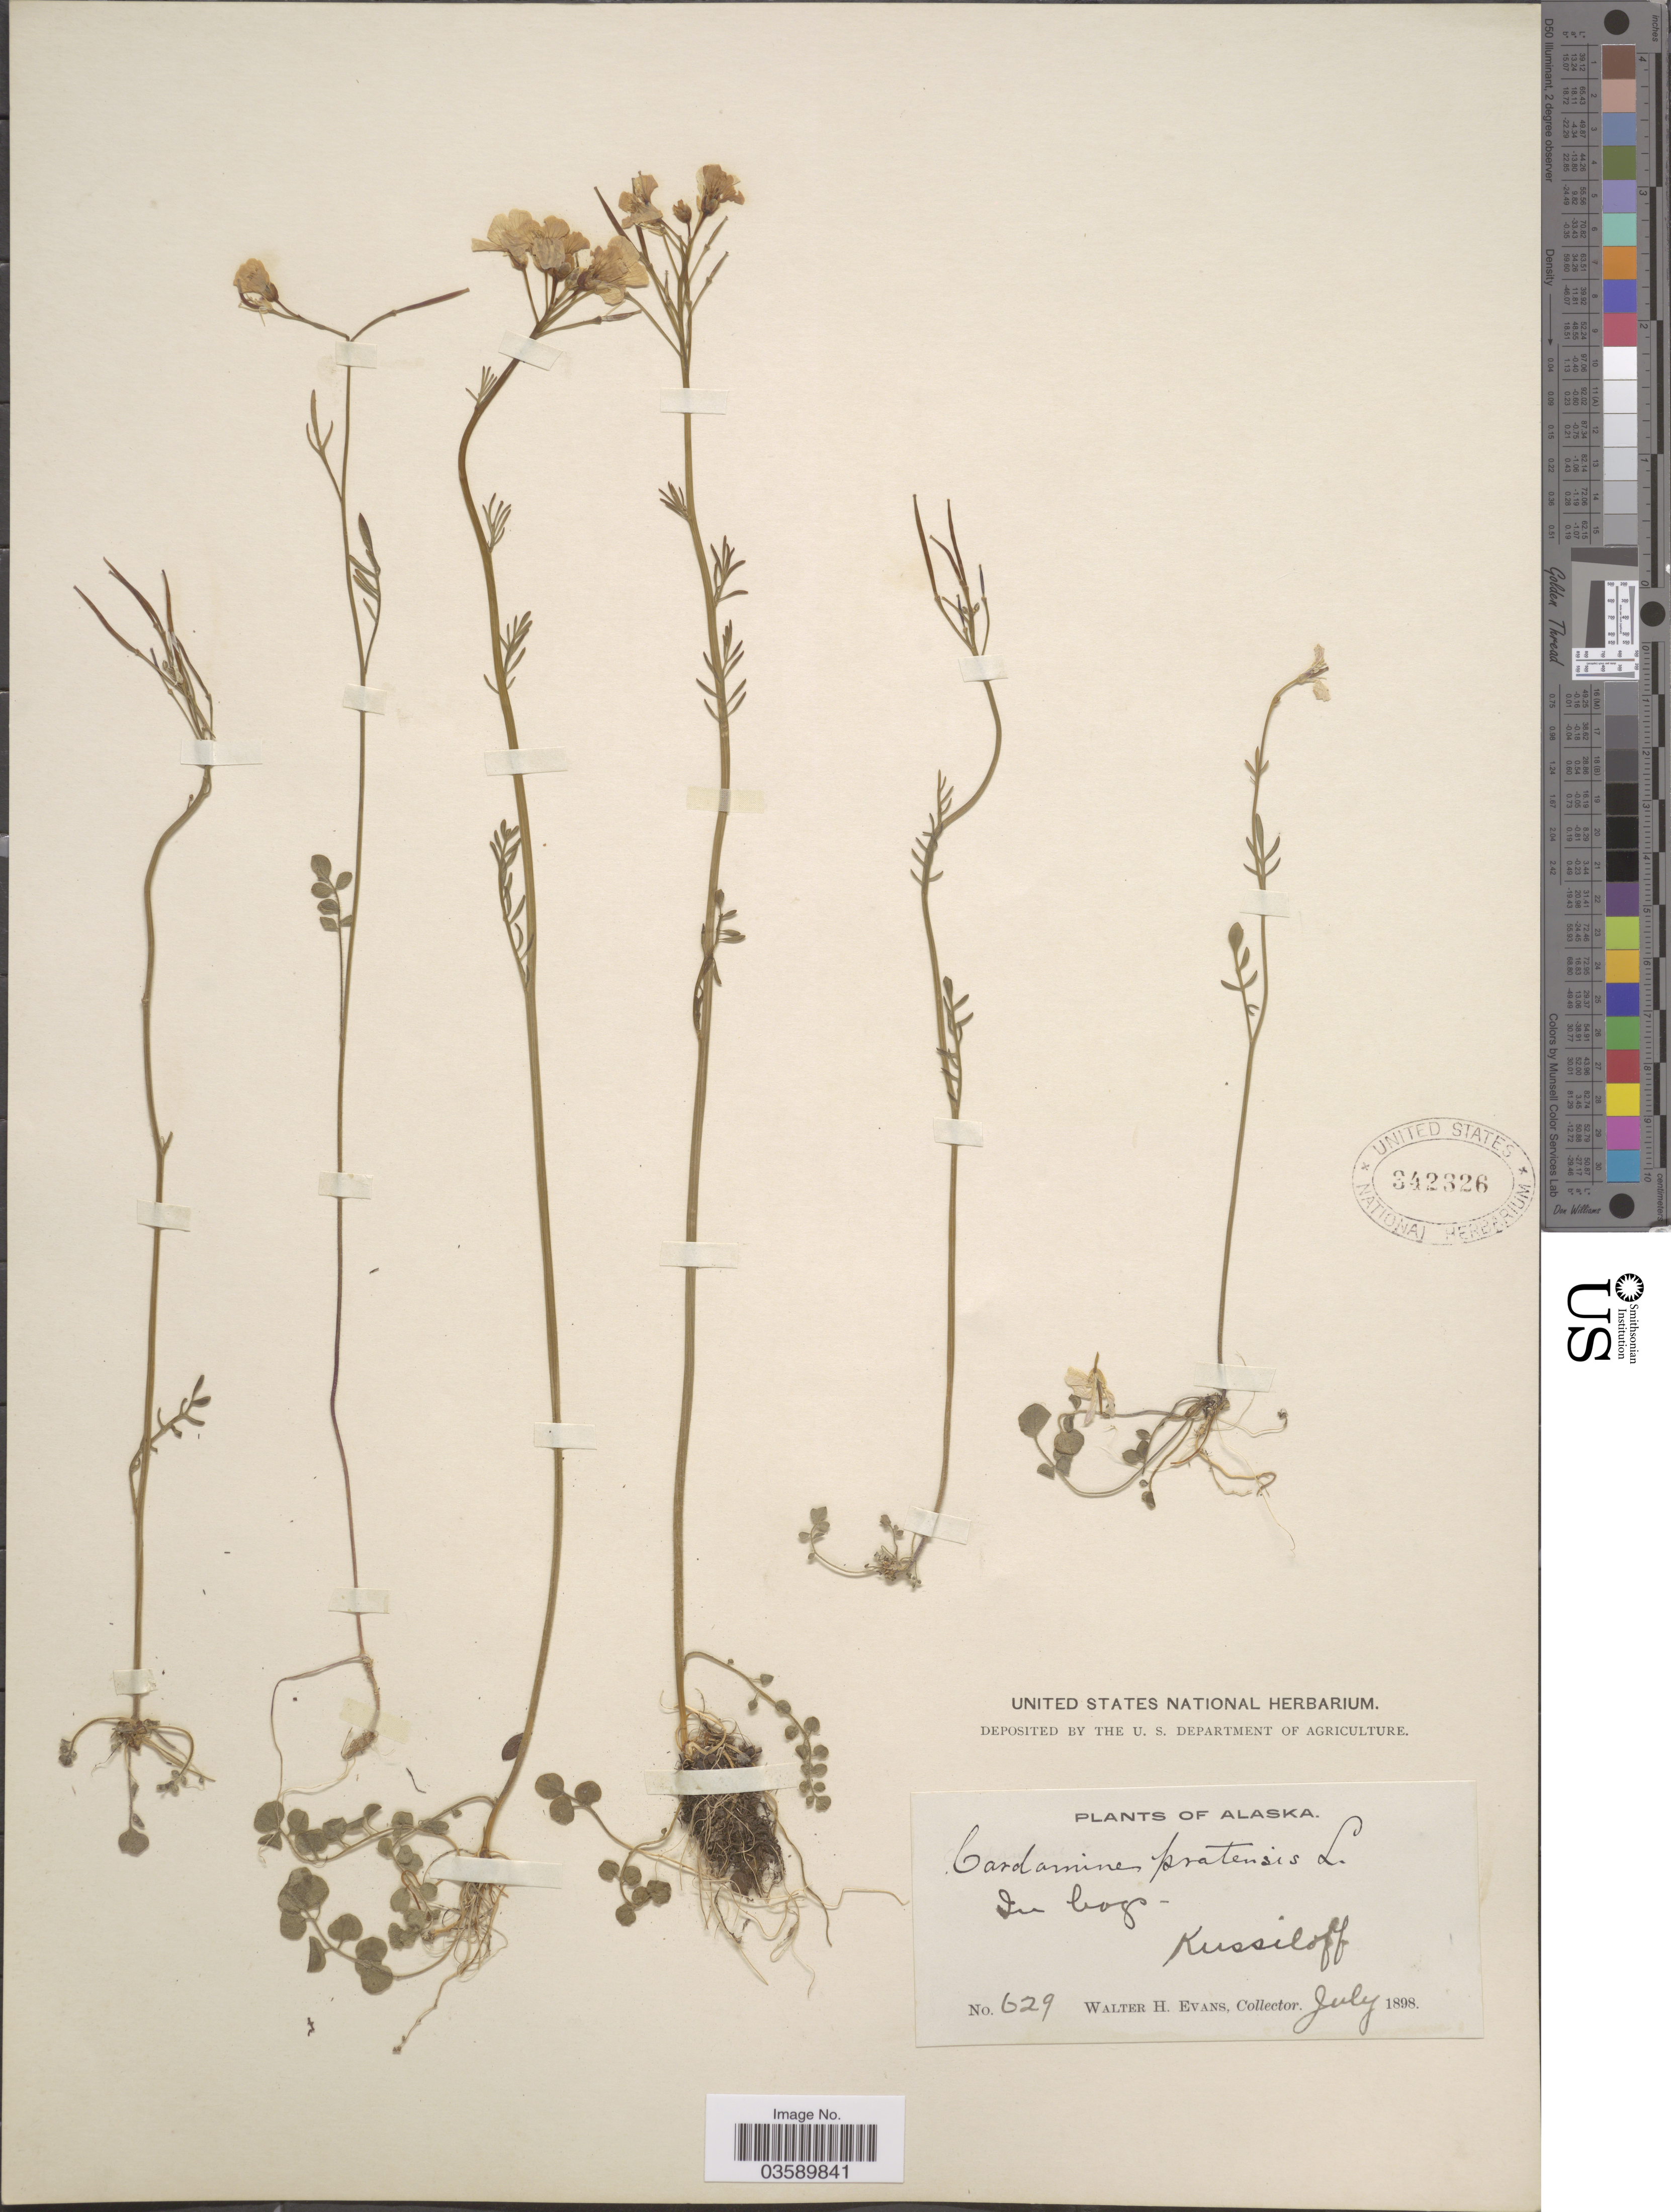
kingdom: Plantae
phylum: Tracheophyta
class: Magnoliopsida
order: Brassicales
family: Brassicaceae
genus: Cardamine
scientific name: Cardamine pratensis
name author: L.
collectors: W. H. Evans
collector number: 629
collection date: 1898-07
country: United States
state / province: Alaska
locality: In bogs. Kussiloff.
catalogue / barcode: US 342326